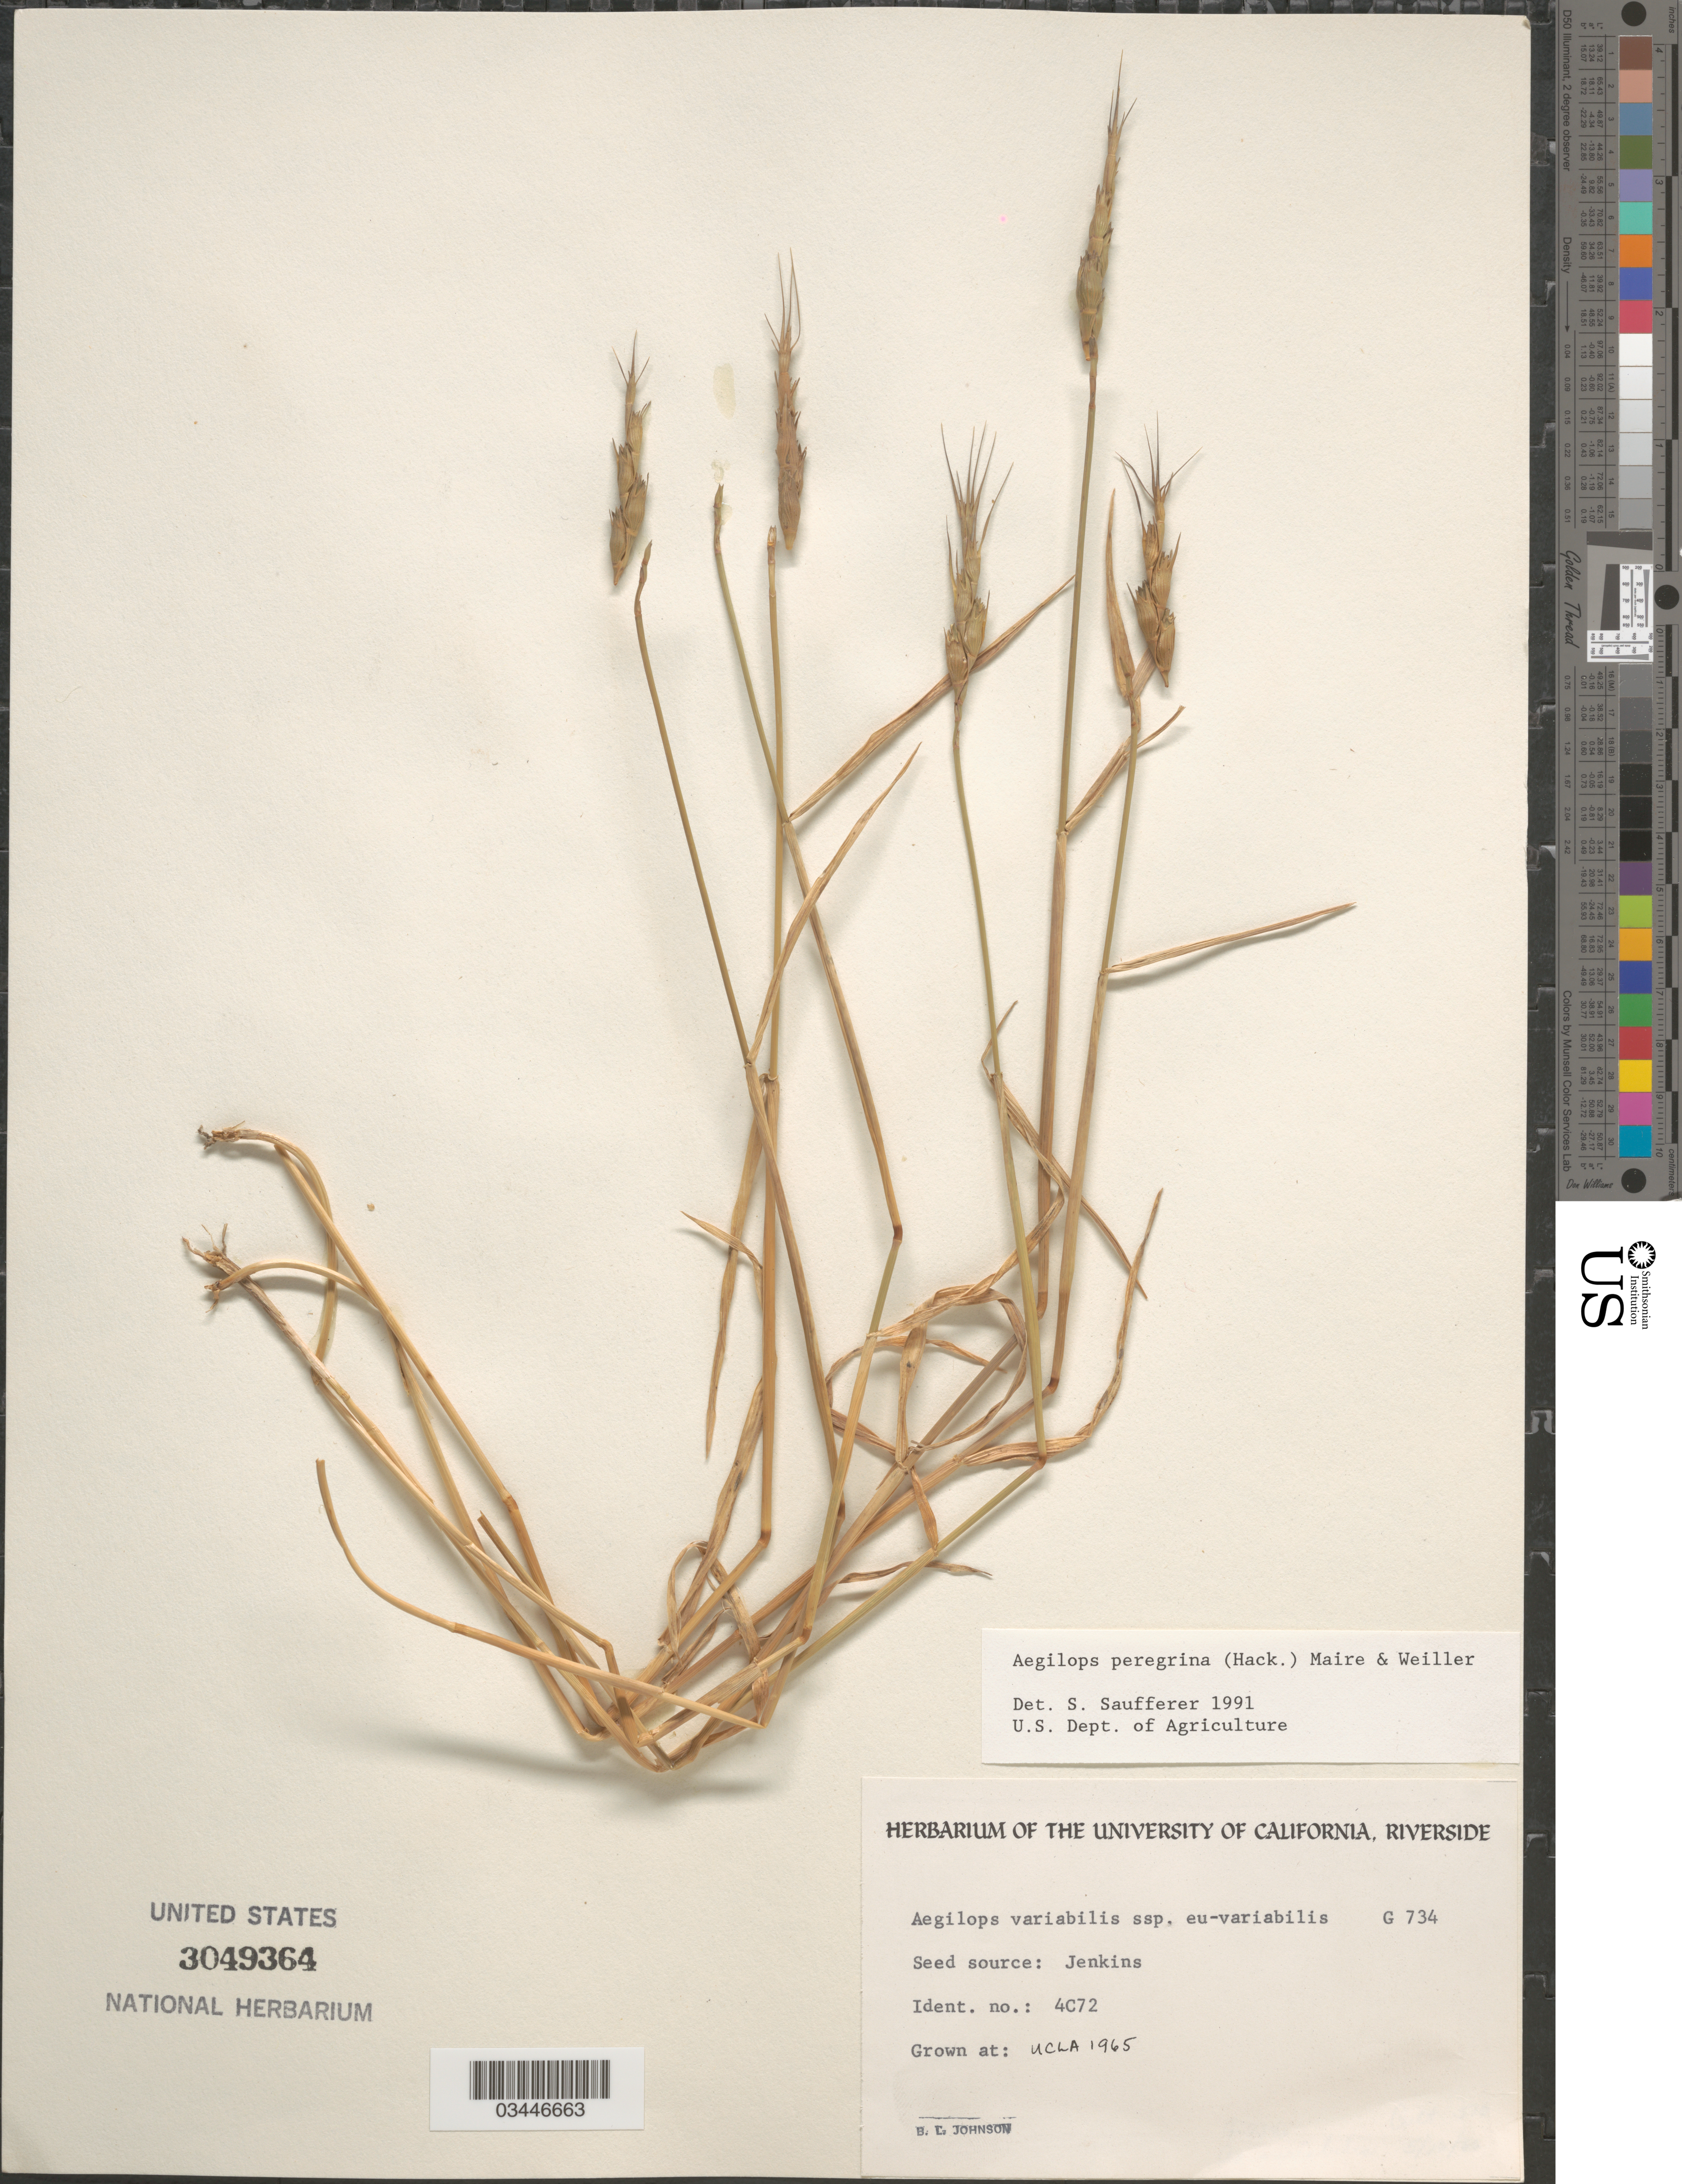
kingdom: Plantae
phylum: Tracheophyta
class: Liliopsida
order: Poales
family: Poaceae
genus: Aegilops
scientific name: Aegilops peregrina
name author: (Hack.) Eig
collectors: B. Johnson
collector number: G734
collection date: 1965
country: United States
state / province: California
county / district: Los Angeles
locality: UCLA.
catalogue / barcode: US 3049364